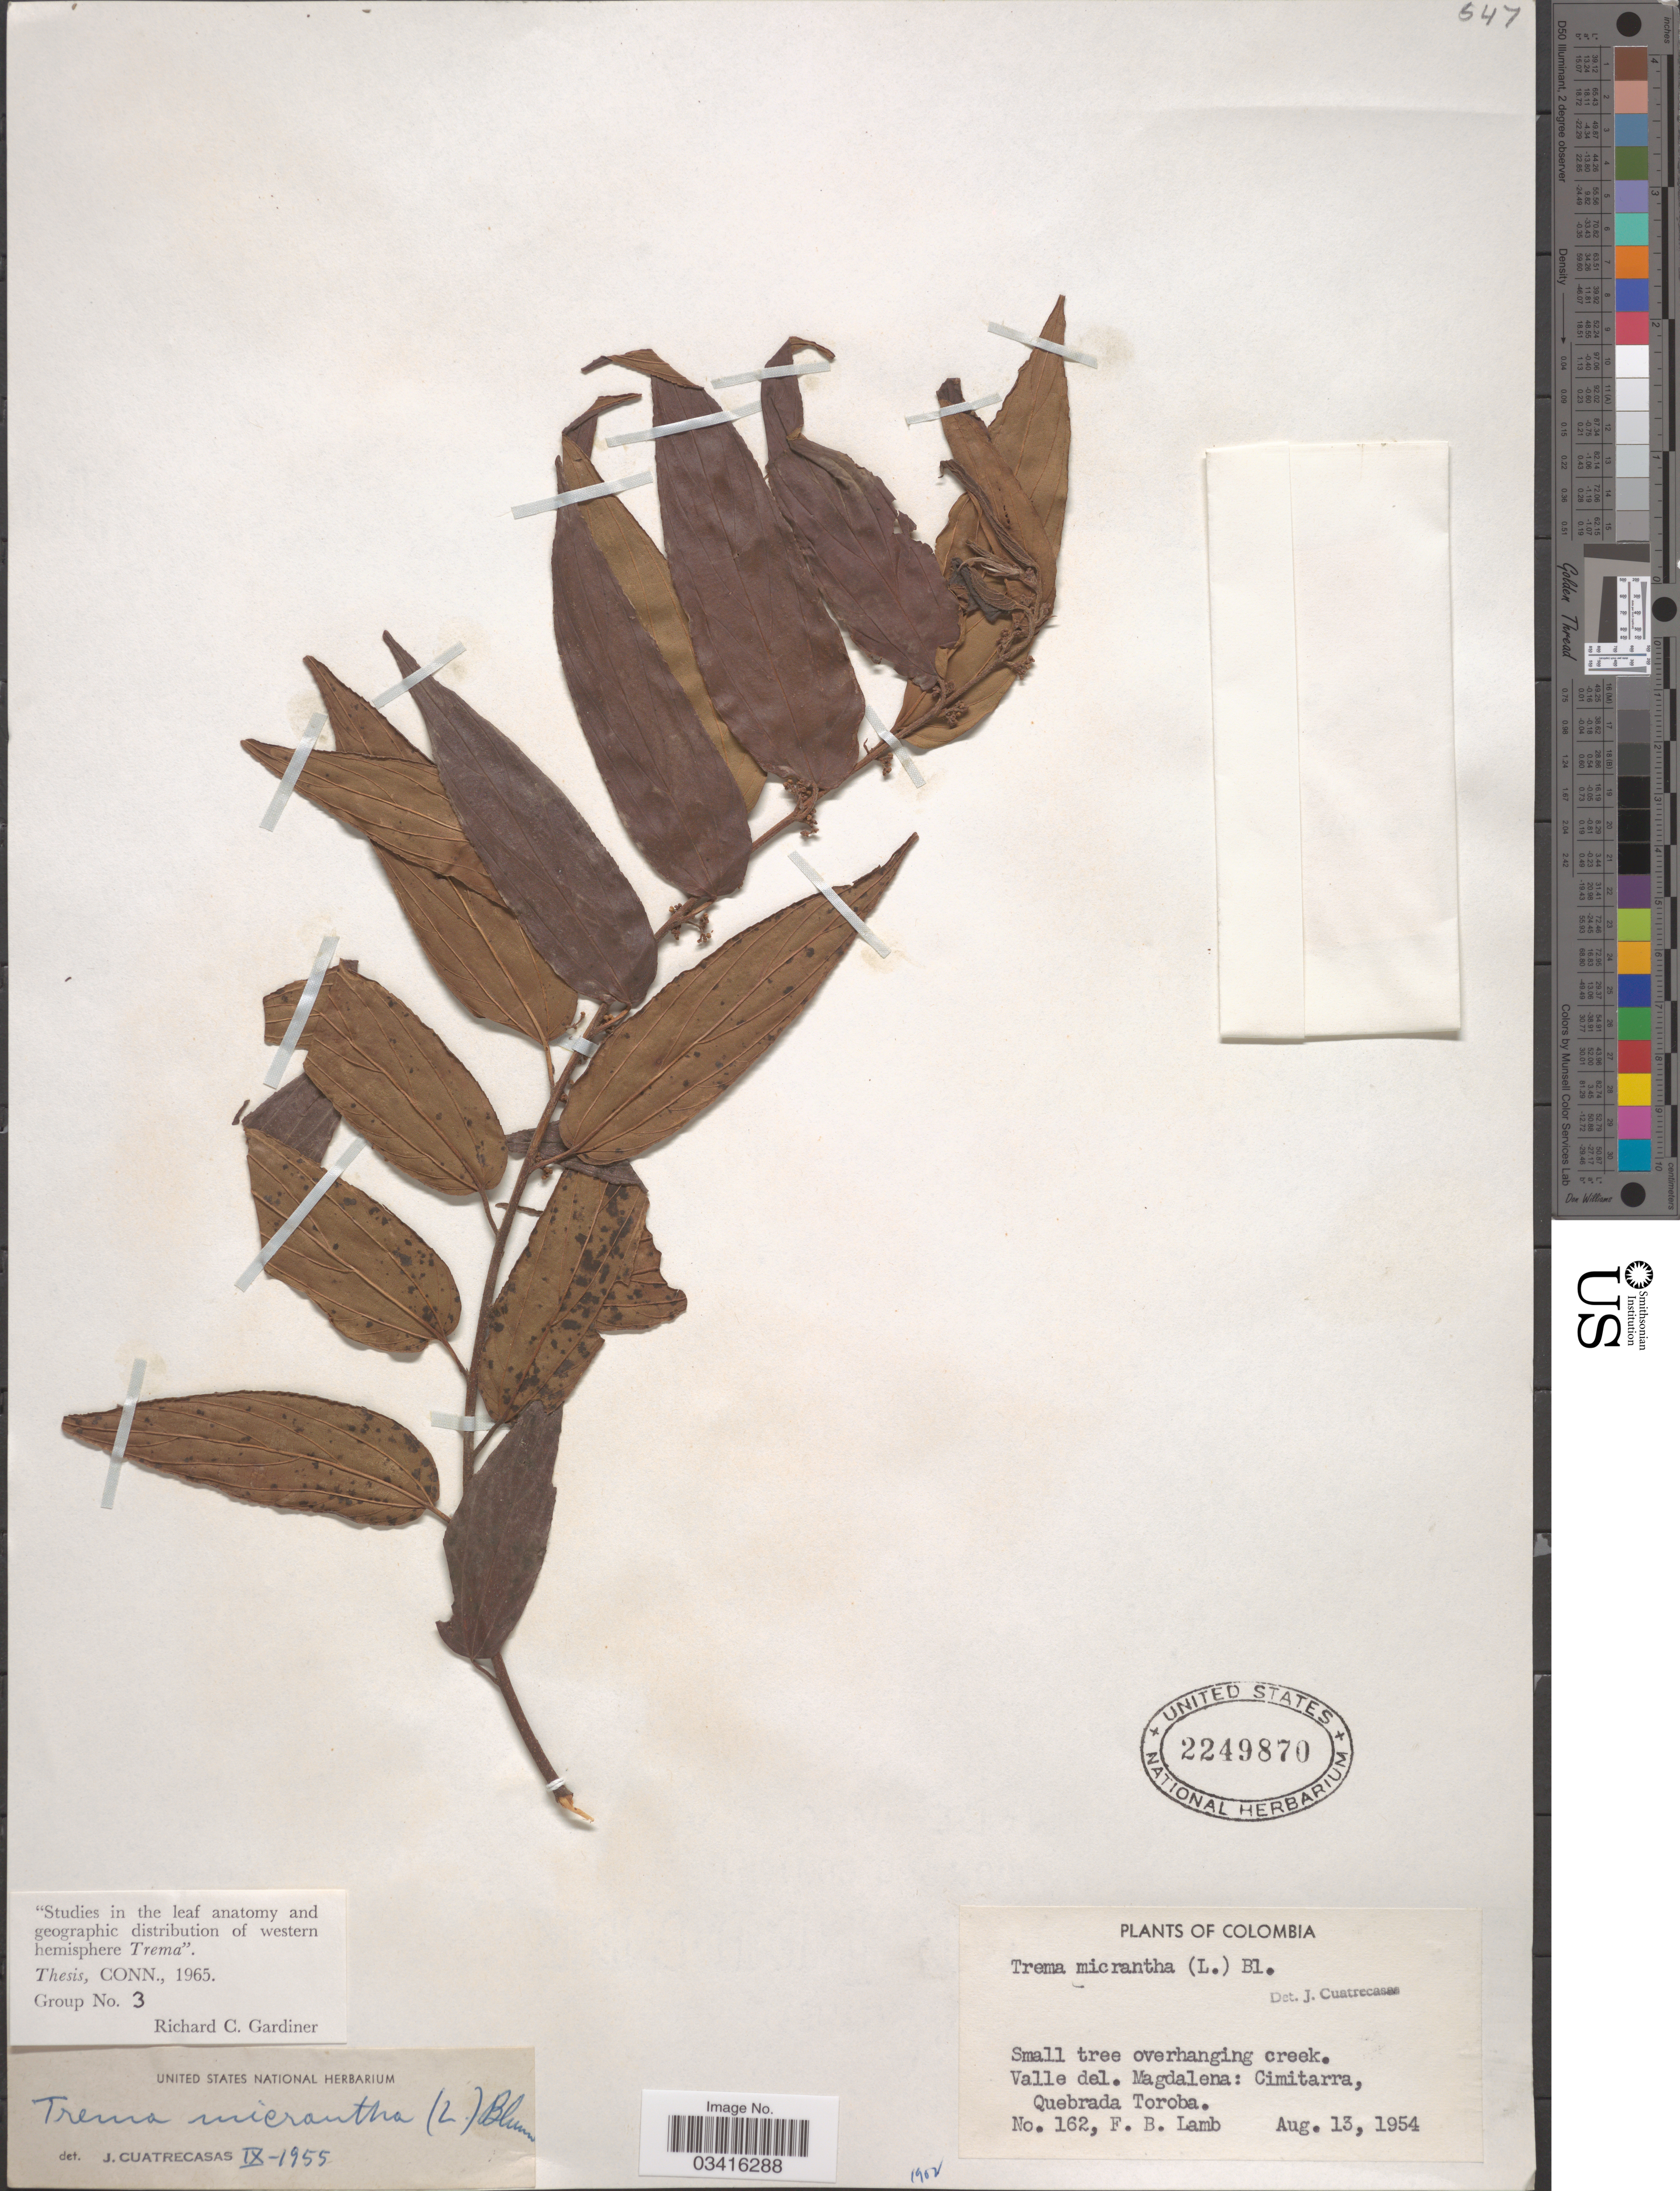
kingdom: Plantae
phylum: Tracheophyta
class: Magnoliopsida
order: Rosales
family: Cannabaceae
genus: Trema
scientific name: Trema micranthum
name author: (L.) Blume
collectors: F. B. Lamb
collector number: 162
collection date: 1954-08-13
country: Colombia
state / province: Magdalena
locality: Valle del. Magdalena: Cimitarra, Quebrada Toroba.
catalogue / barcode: US 2249870